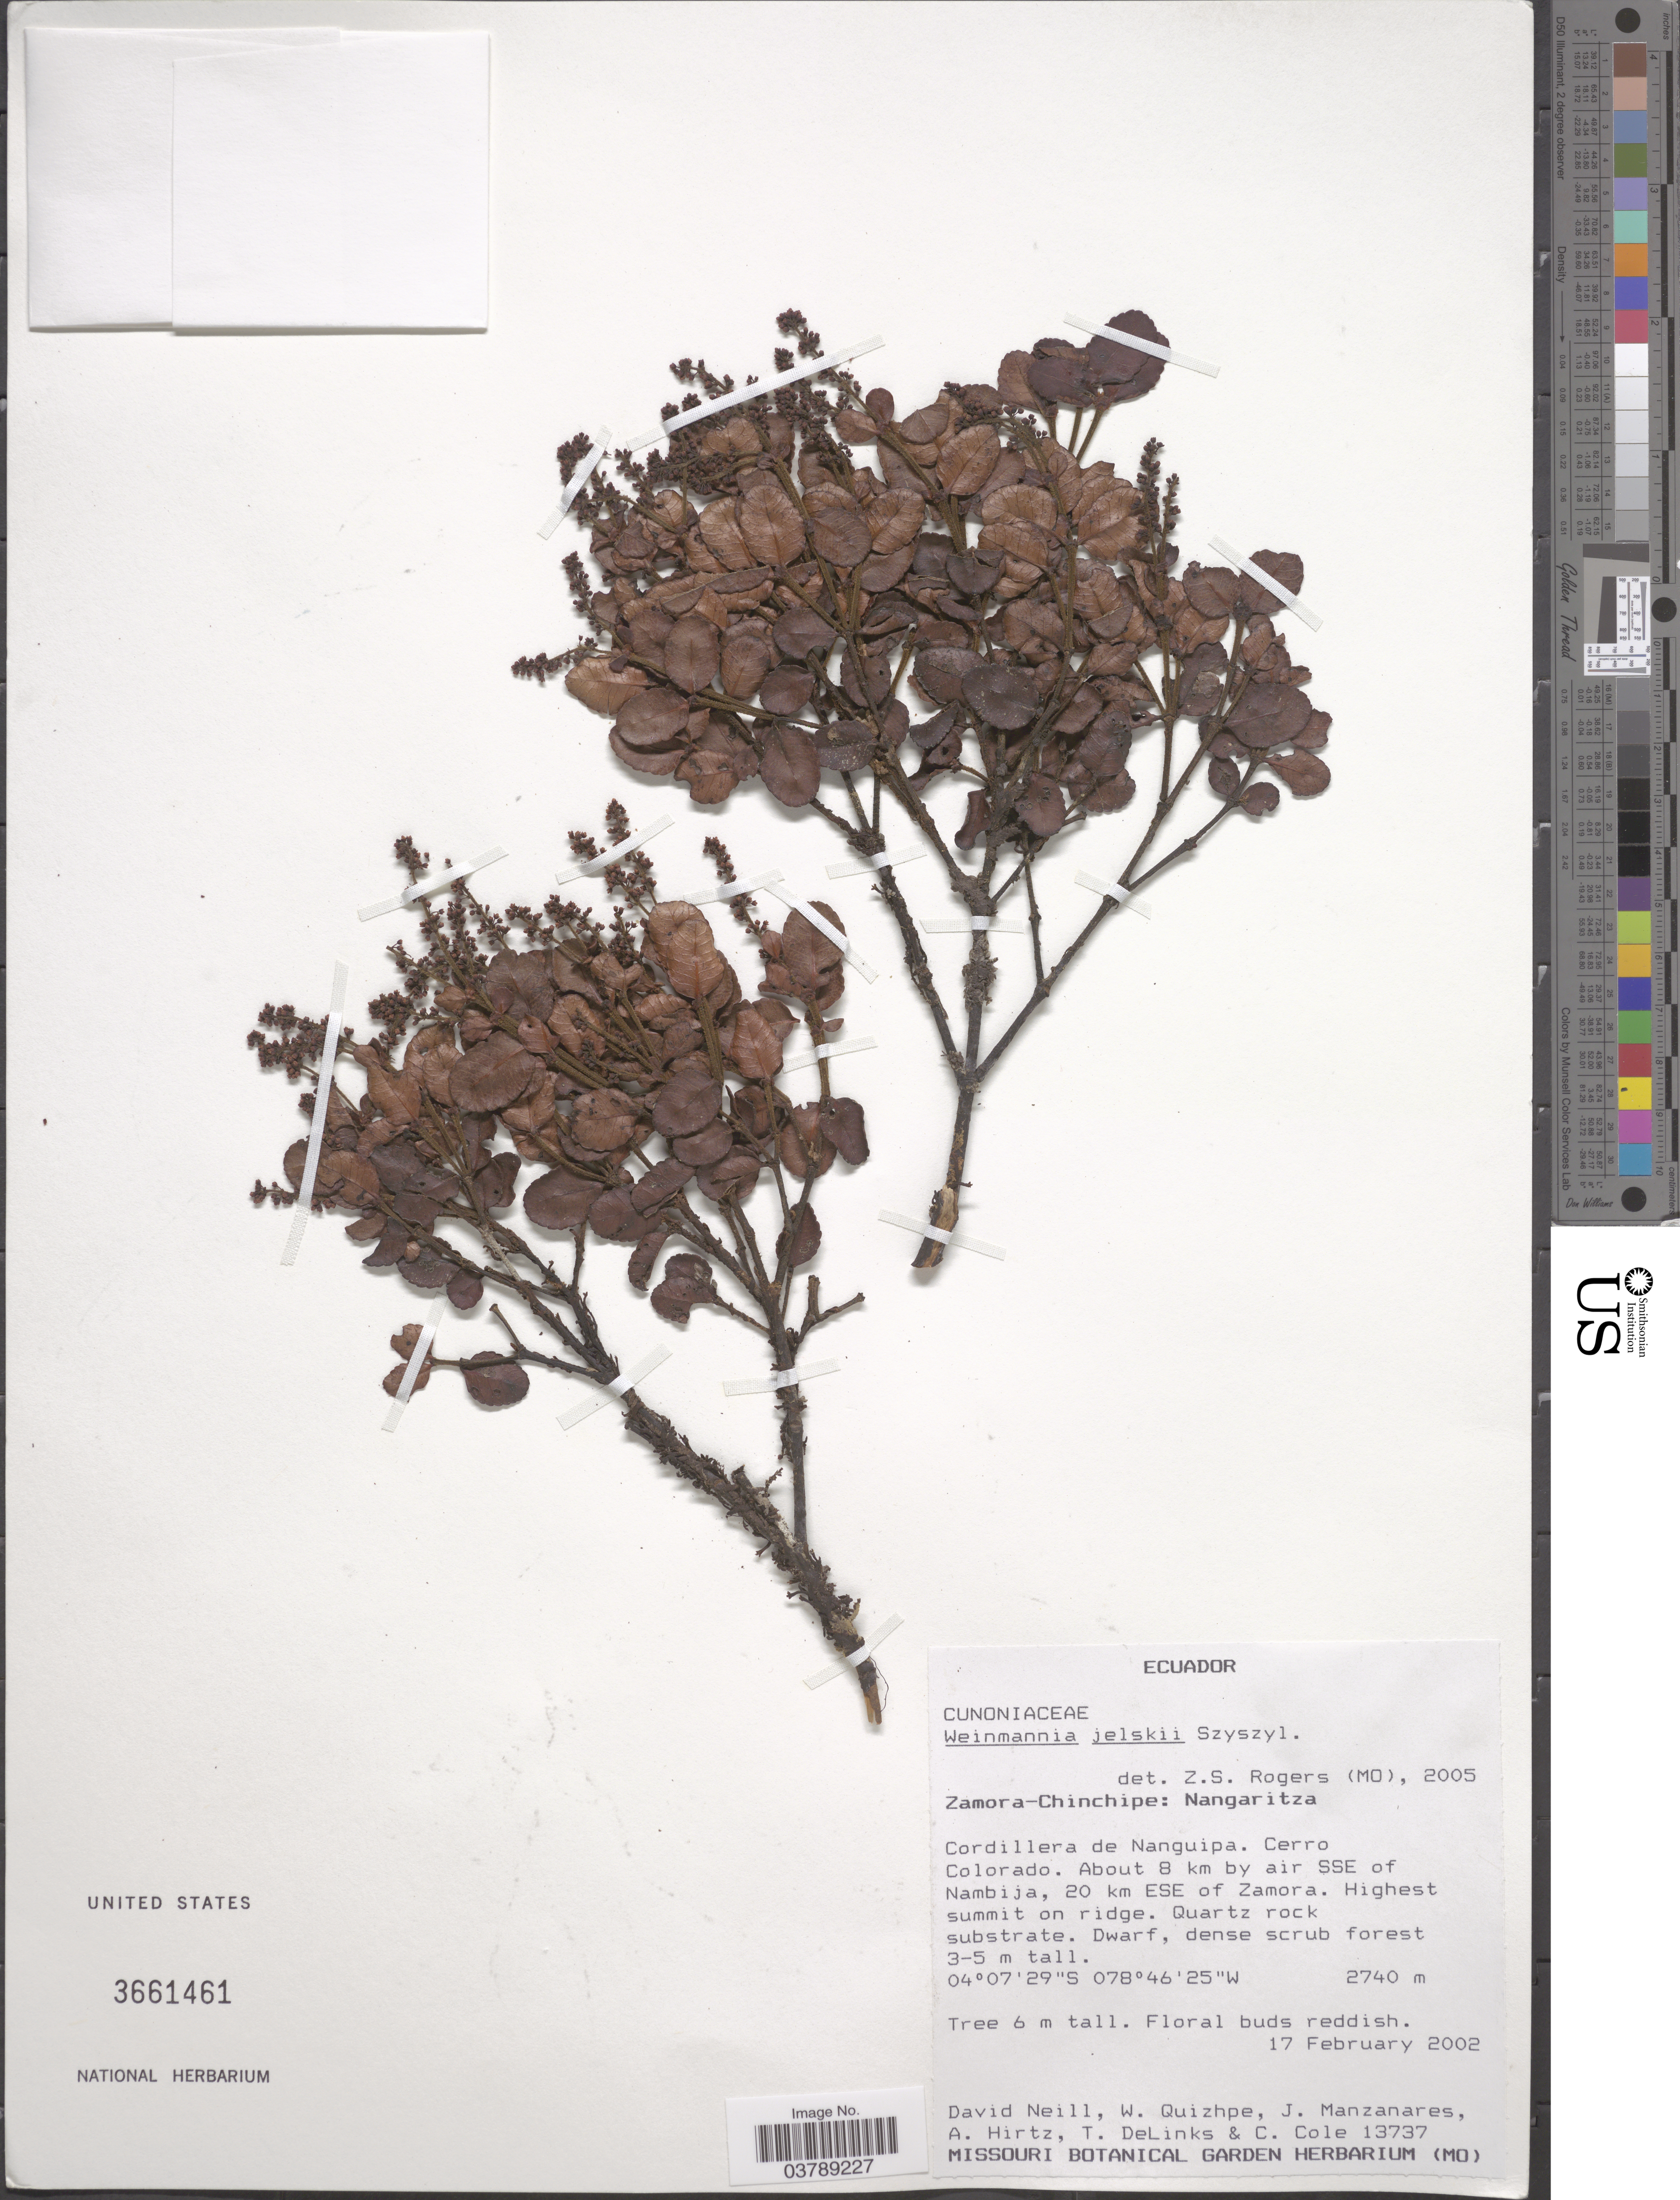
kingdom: Plantae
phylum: Tracheophyta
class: Magnoliopsida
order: Oxalidales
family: Cunoniaceae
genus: Weinmannia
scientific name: Weinmannia jelskii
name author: Szyszyl.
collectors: D. A. Neill, W. Quizhpe, J. Manzanares, A. Hirtz & et al.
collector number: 13737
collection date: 2002-02-17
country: Ecuador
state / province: Zamora-Chinchipe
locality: Nangaritza. Cordillera de Nanguipa. Cerro Colorado. About 8 km by air SSE of Nambija, 20 km ESE of Zamora. Highest summit on ridge.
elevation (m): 2740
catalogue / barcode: US 3661461